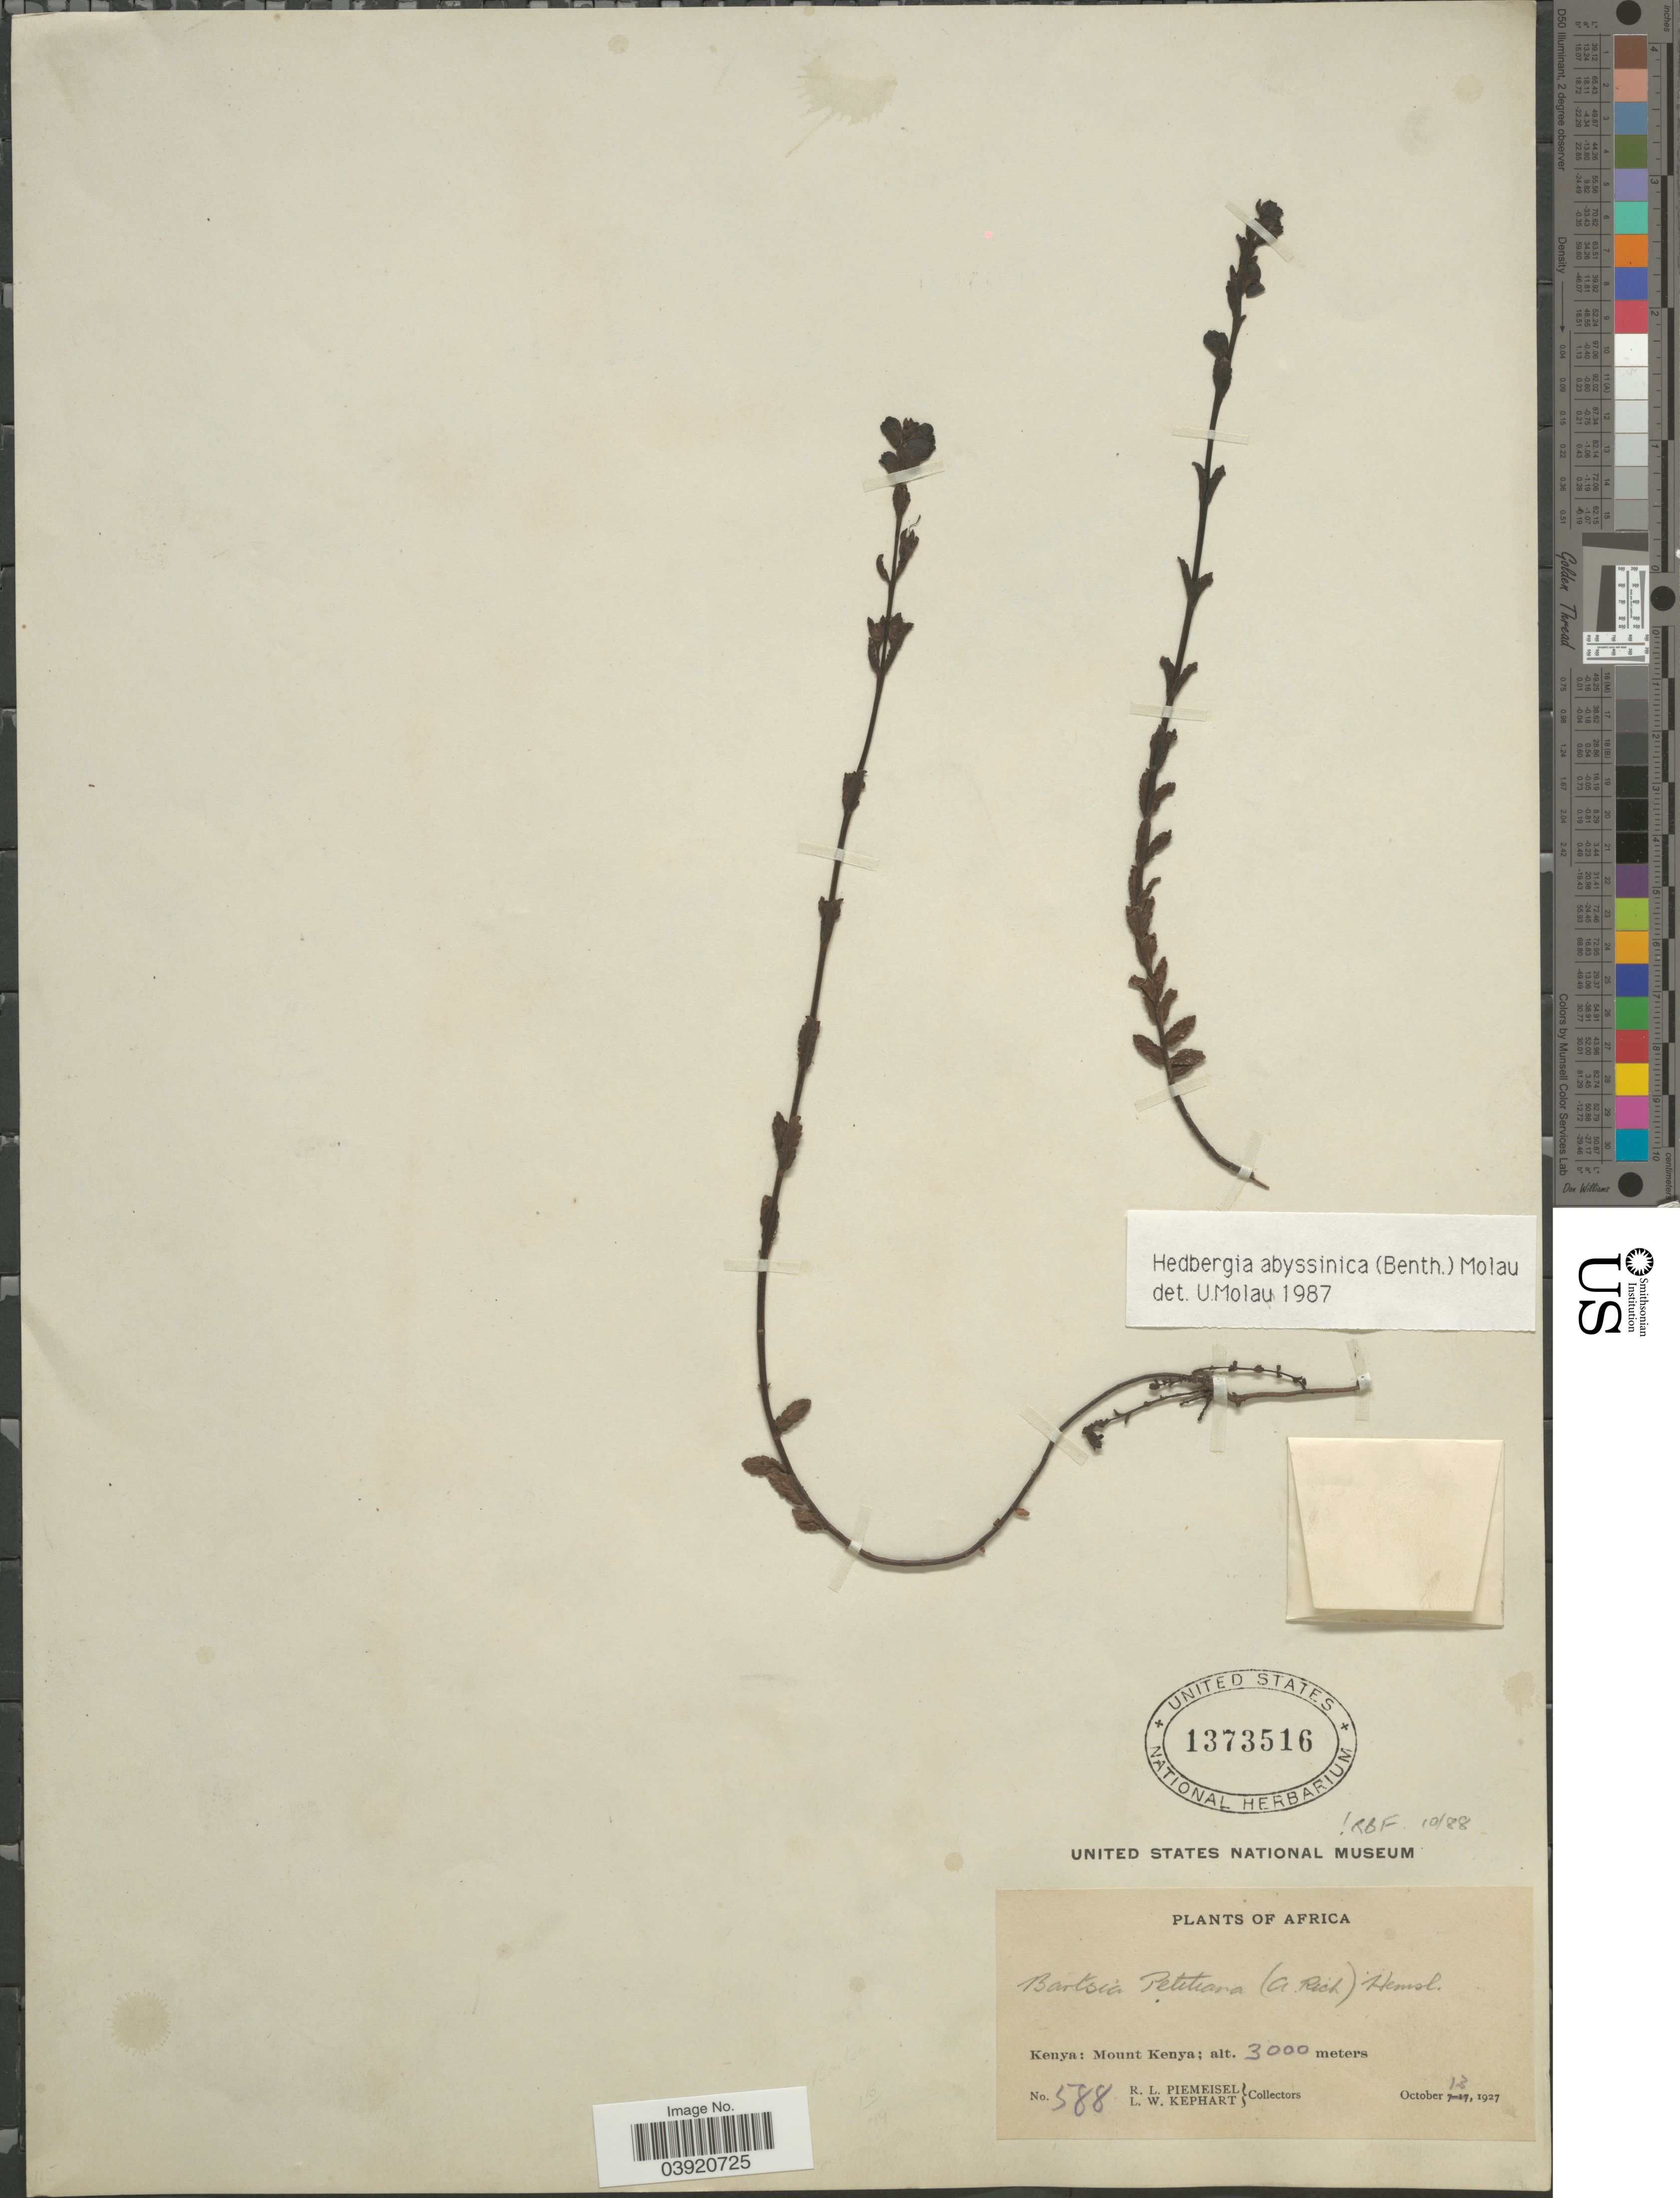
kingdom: Plantae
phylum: Tracheophyta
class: Magnoliopsida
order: Lamiales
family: Orobanchaceae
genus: Hedbergia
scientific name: Hedbergia abyssinica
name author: (Benth.) Molau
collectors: R. L. Piemeisel & L. W. Kephart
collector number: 588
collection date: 1927-10-13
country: Kenya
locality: Mount Kenya.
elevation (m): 3000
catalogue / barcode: US 1373516